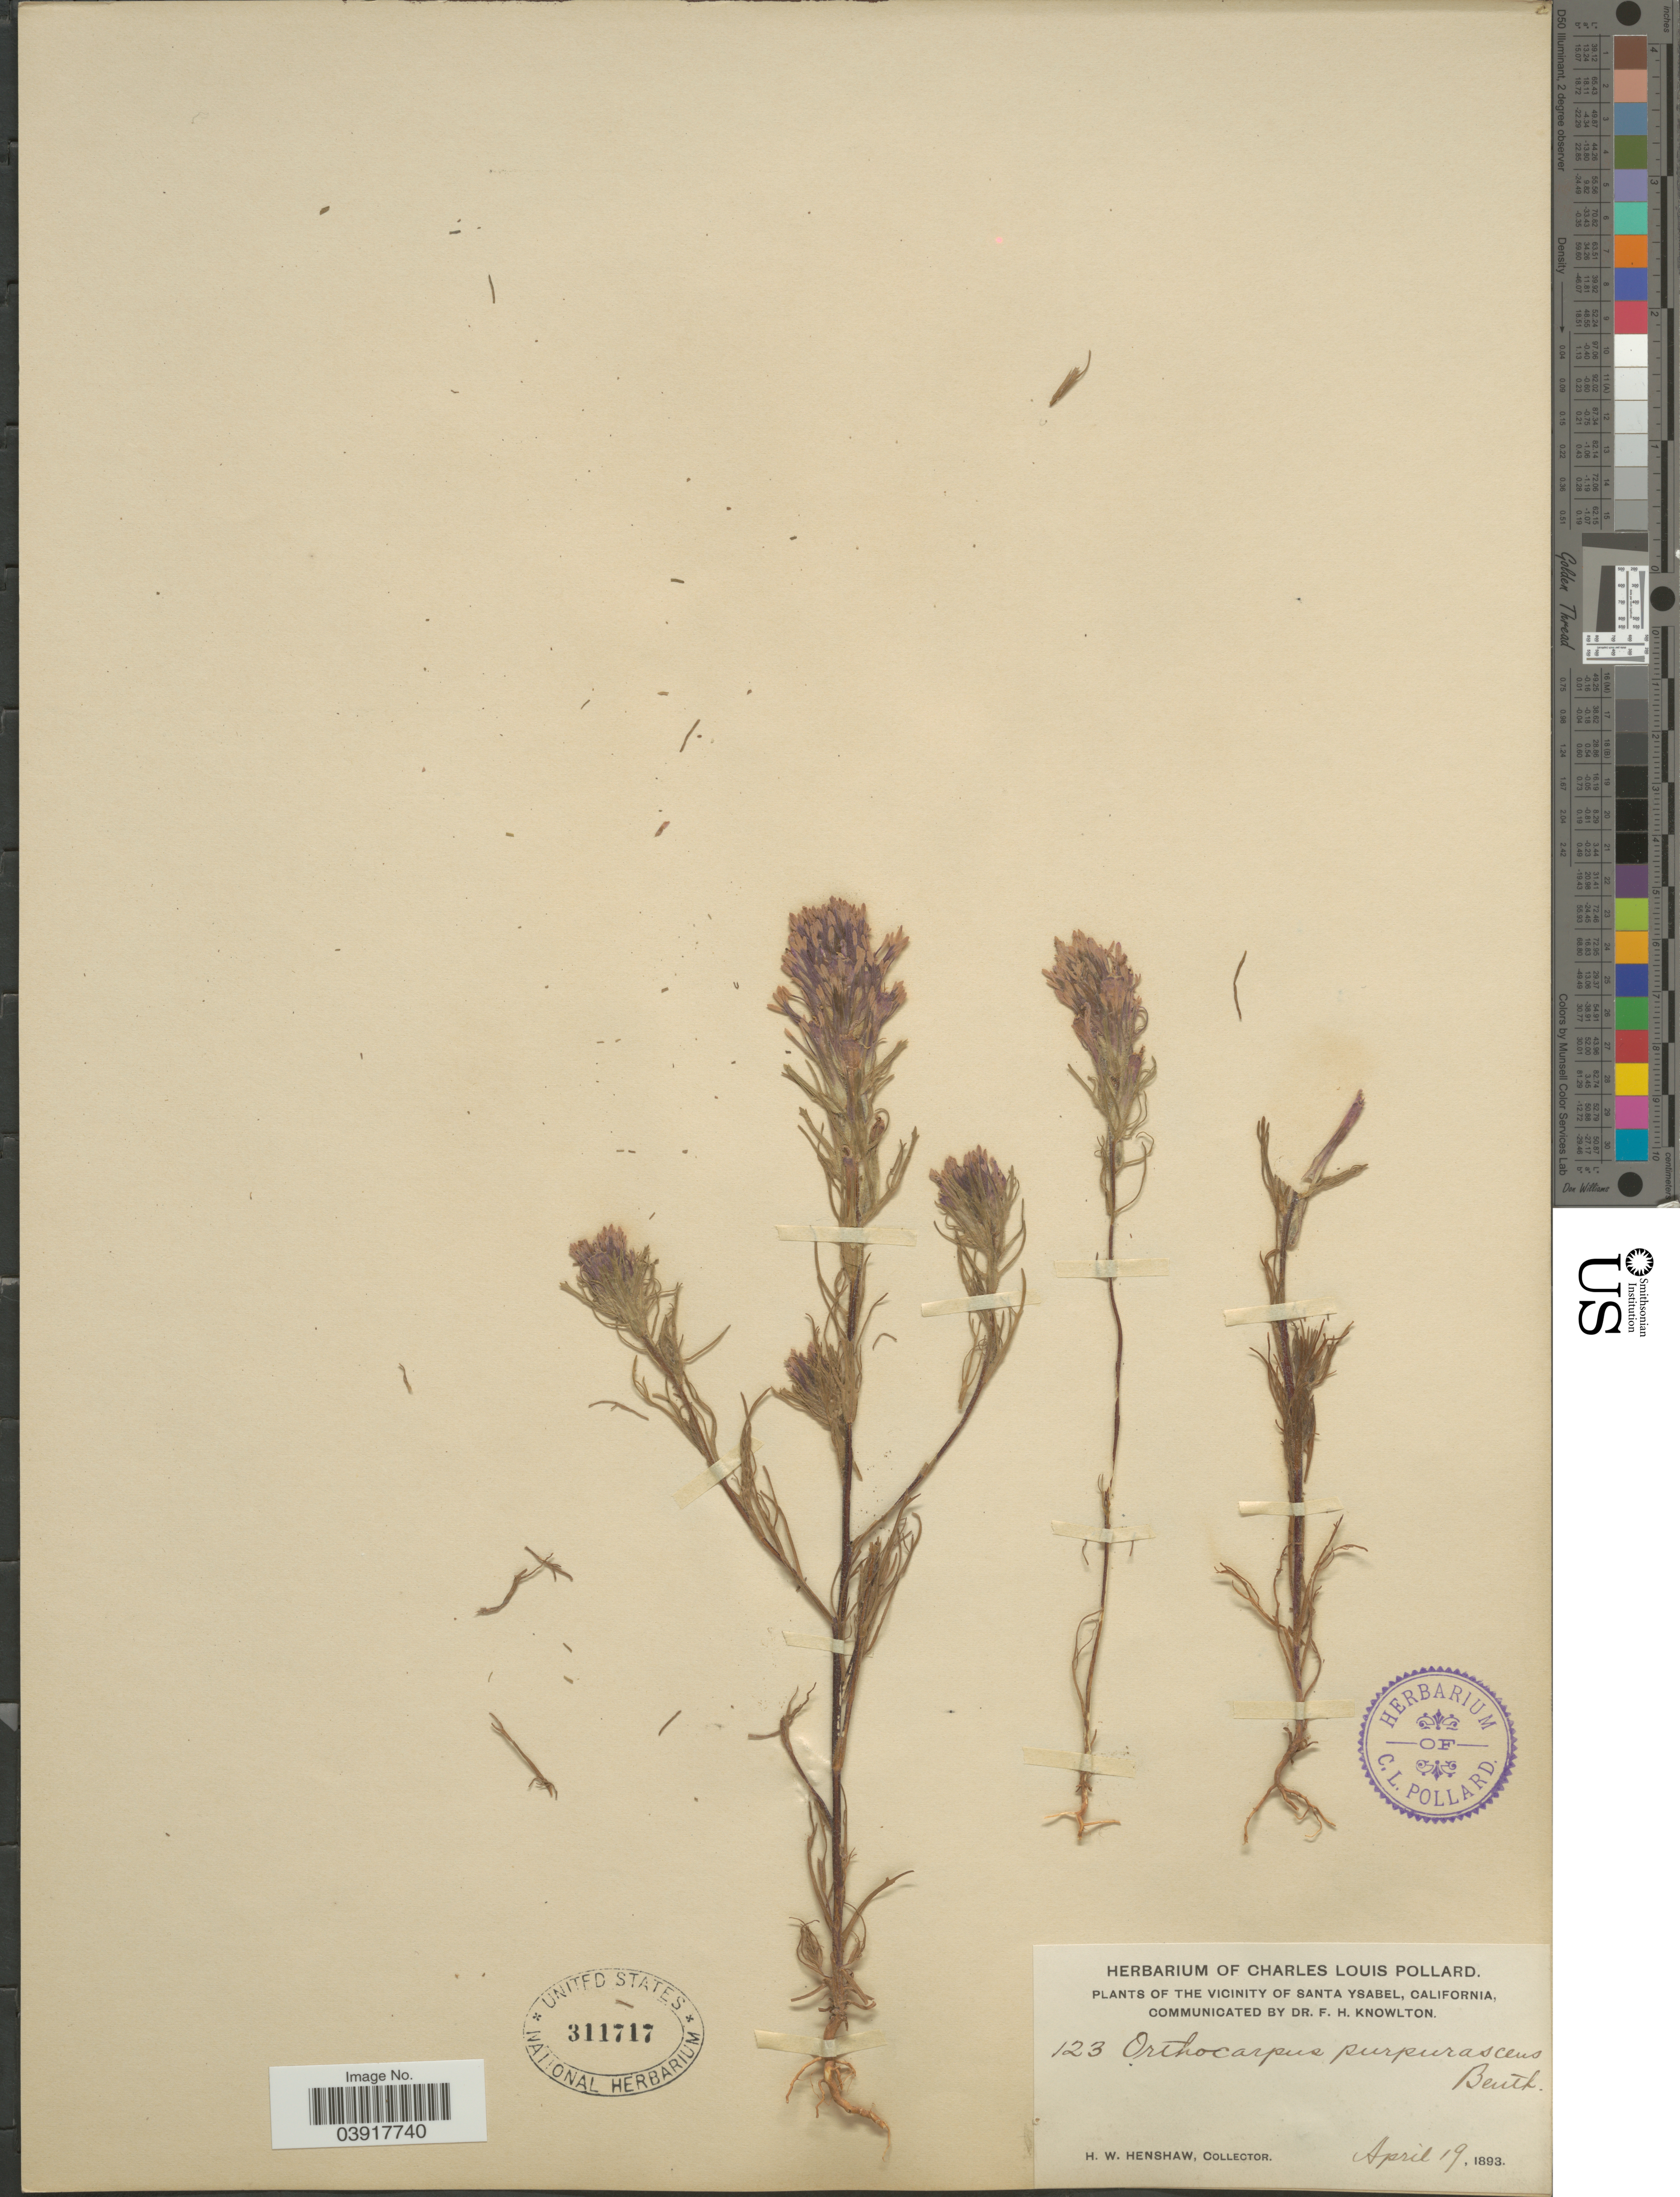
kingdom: Plantae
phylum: Tracheophyta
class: Magnoliopsida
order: Lamiales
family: Orobanchaceae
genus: Orthocarpus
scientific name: Orthocarpus purpurascens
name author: Benth.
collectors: H. Henshaw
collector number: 123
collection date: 1893-04-19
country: United States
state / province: California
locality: The Vicinity of Santa Ysabel.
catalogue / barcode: US 311717